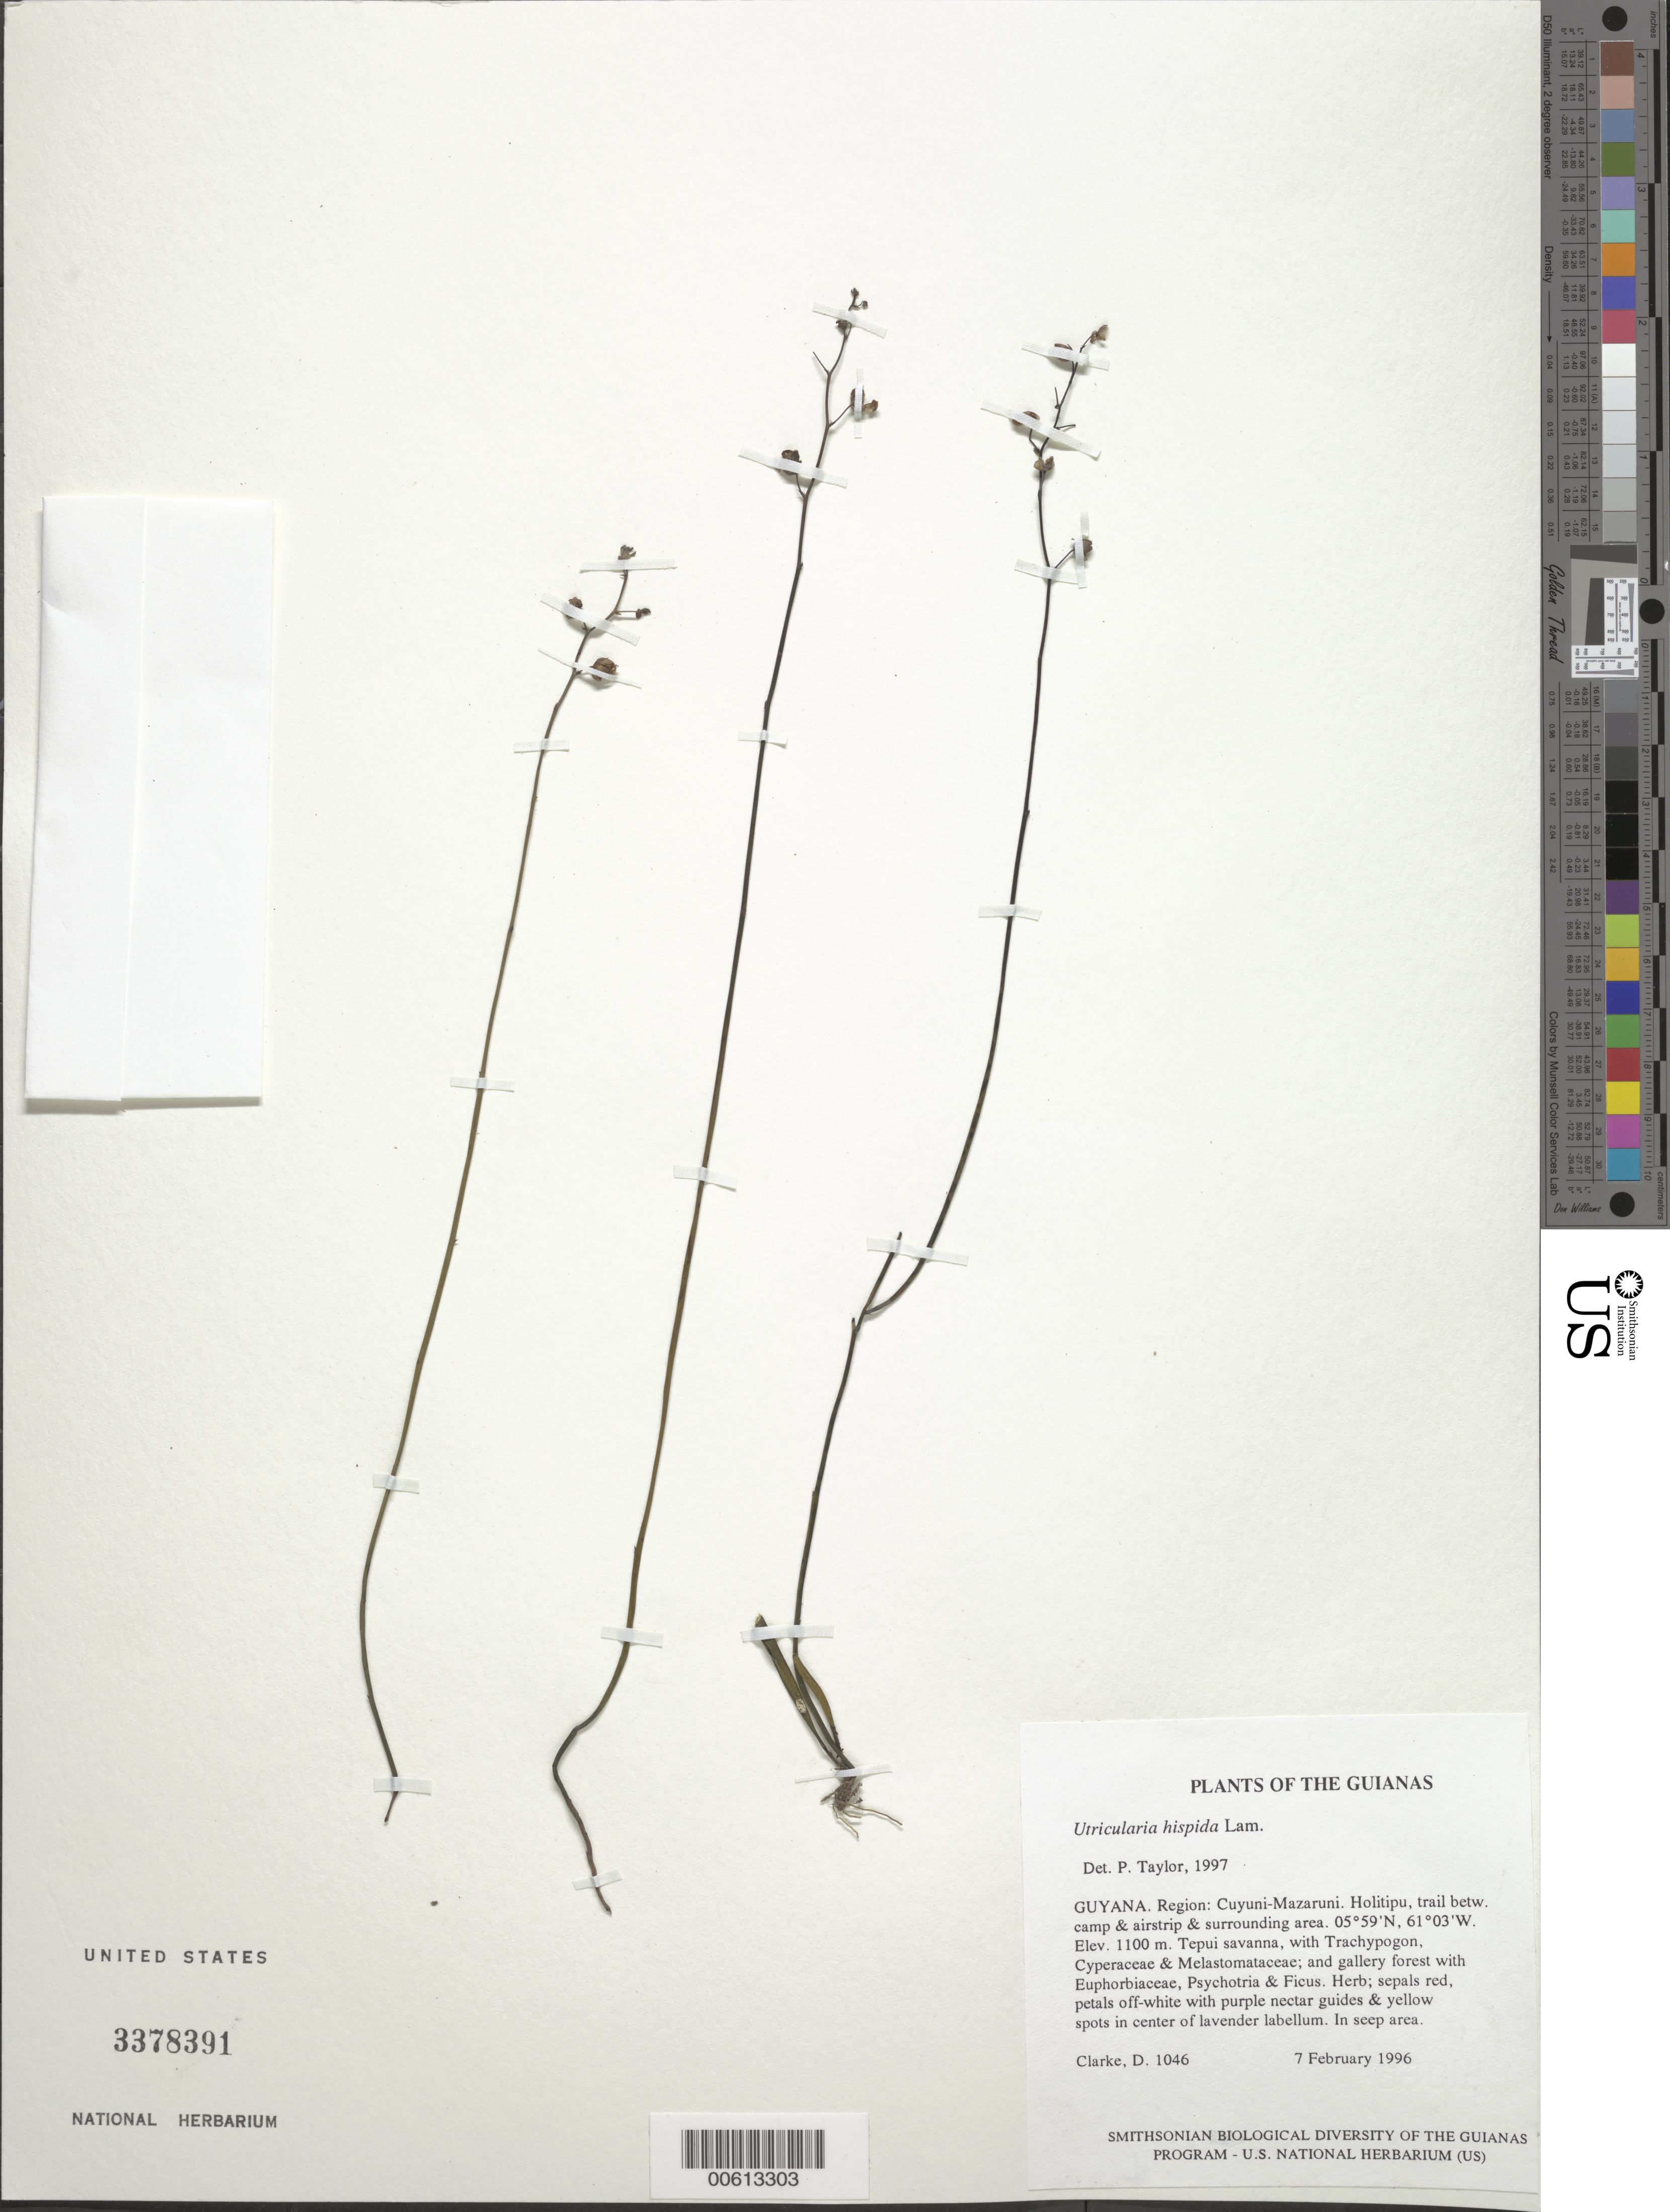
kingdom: Plantae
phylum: Tracheophyta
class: Magnoliopsida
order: Lamiales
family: Lentibulariaceae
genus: Utricularia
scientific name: Utricularia hispida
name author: Lam.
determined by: Taylor, P.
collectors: H. D. Clarke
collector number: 1046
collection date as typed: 7 February 1996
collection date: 1996-02-07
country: Guyana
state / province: Cuyuni-Mazaruni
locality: Holitipu, trail between camp & airstrip & surrounding area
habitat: Tepui savanna, with Trachypogon, Cyperaceae & Melastomataceae; and gallery forest with Euphorbiaceae, Psychotria & Ficus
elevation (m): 1100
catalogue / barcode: US 3378391